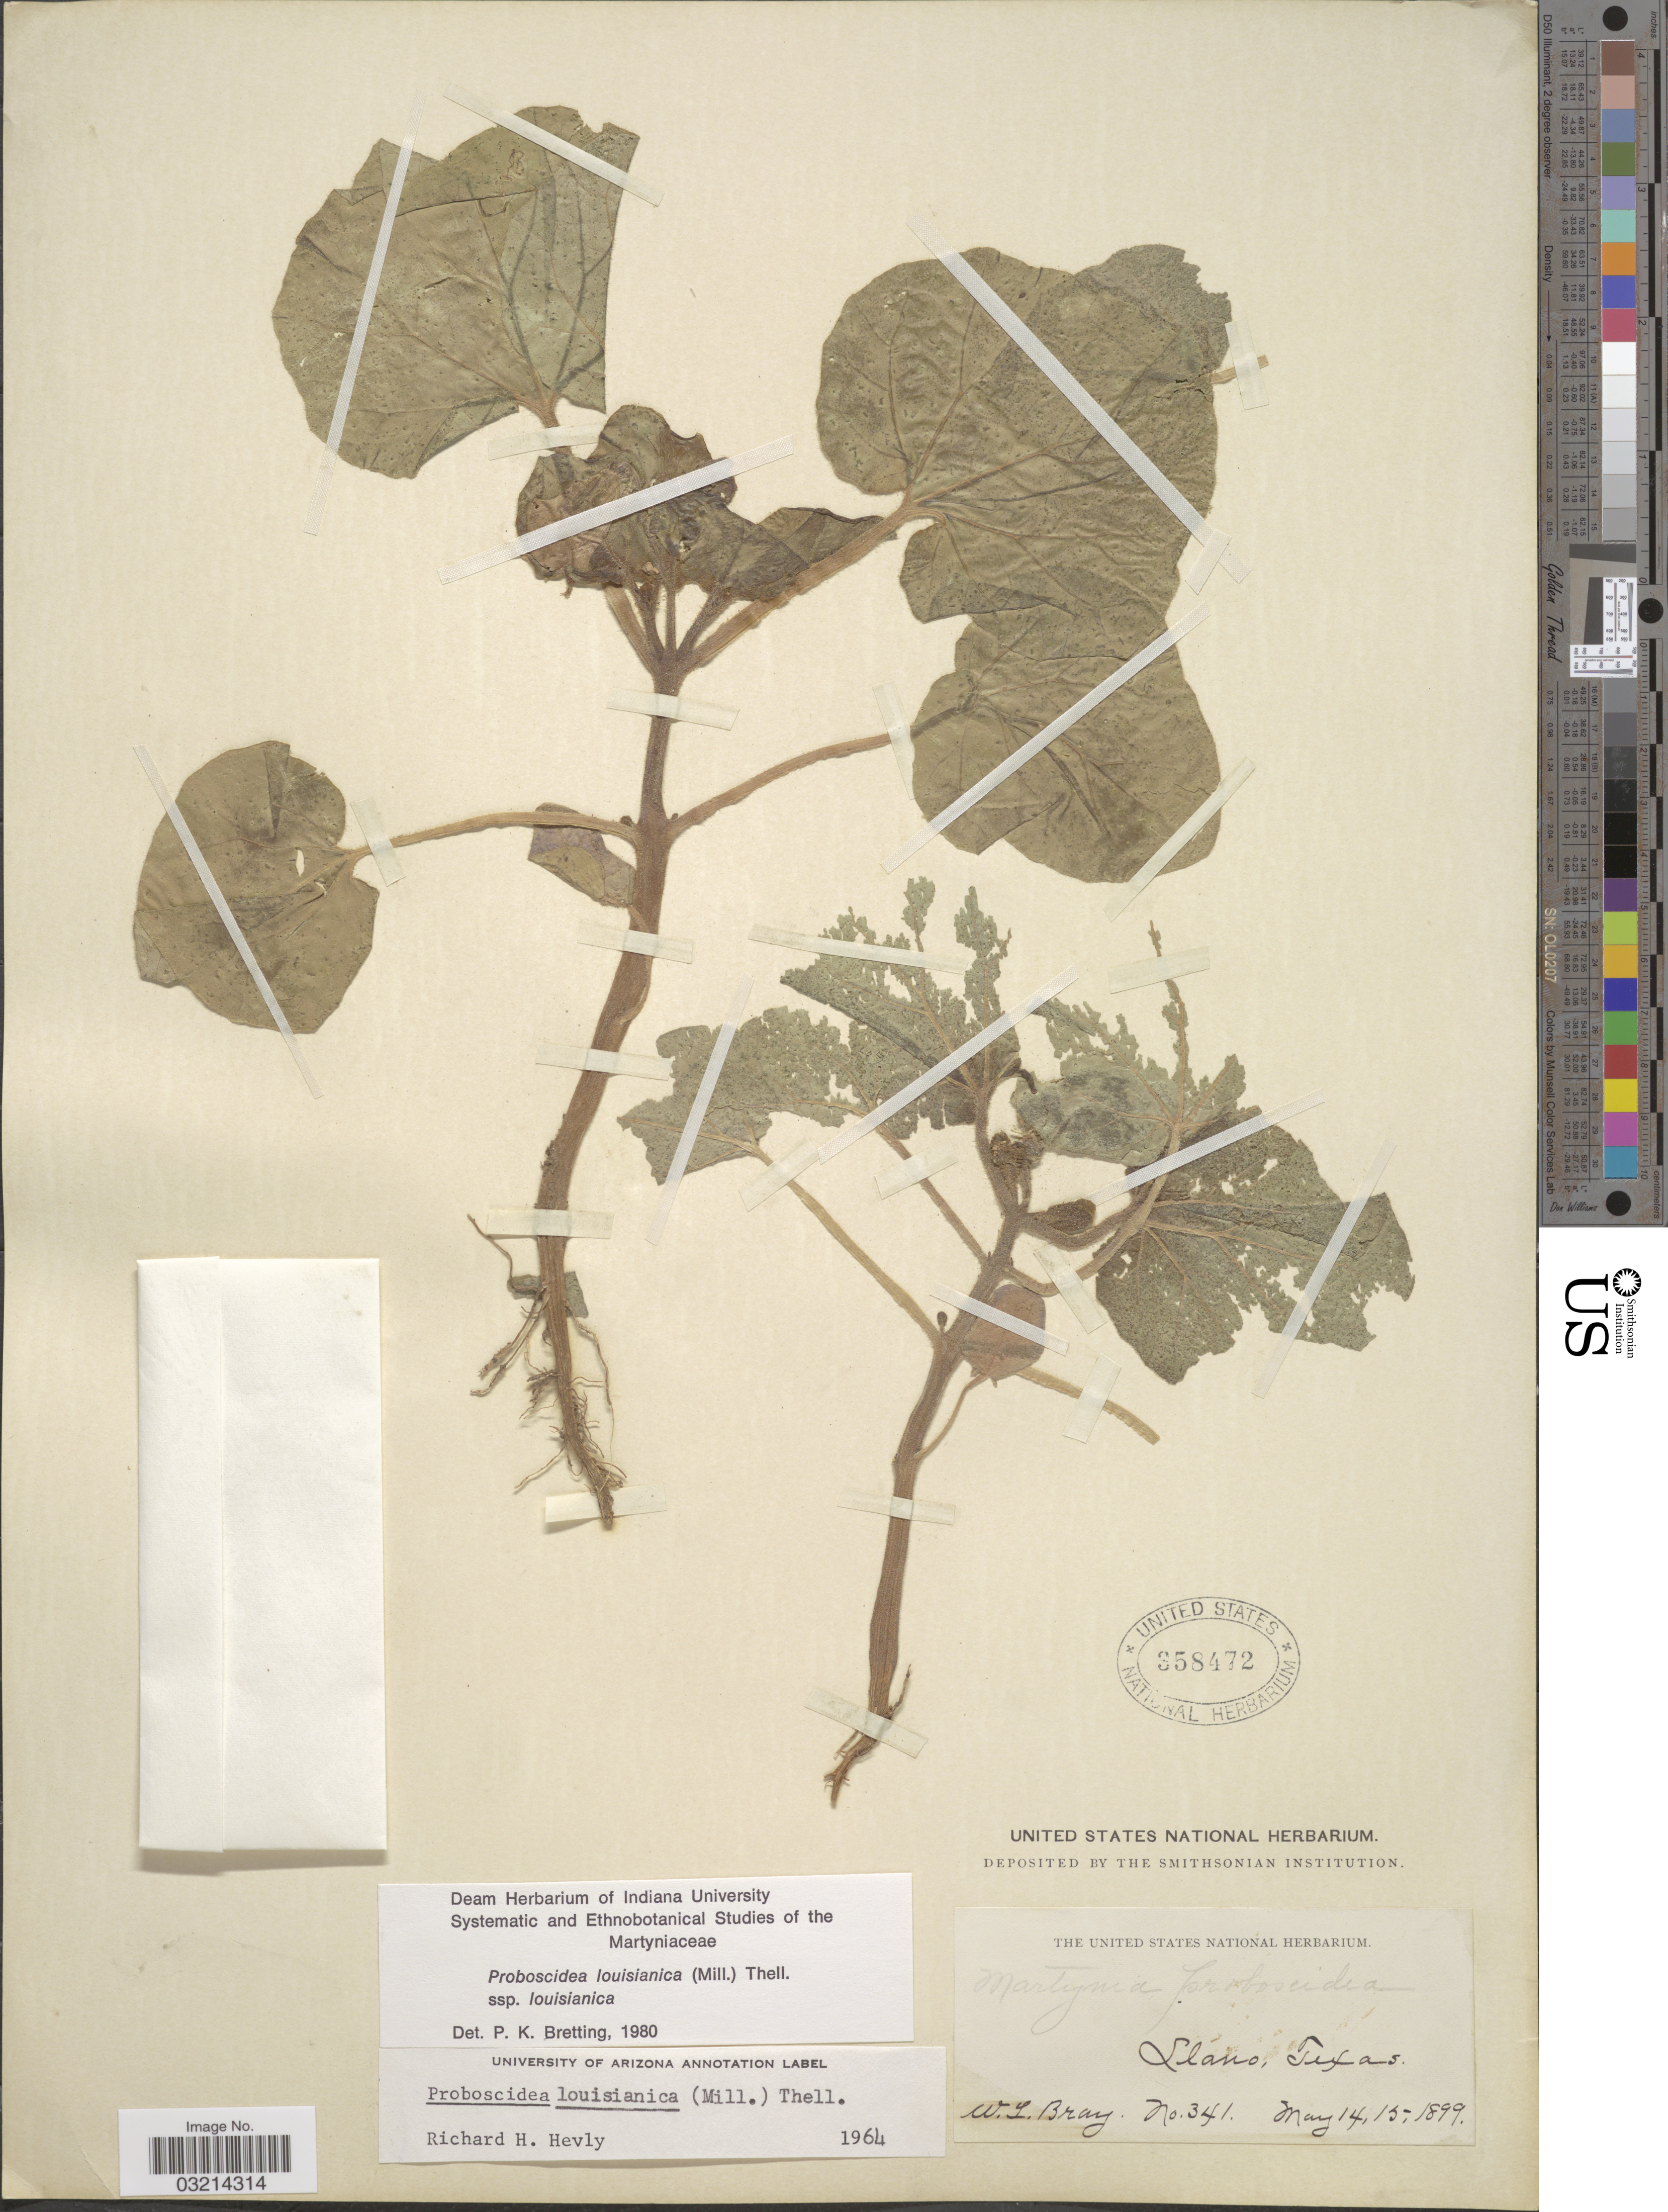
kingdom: Plantae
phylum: Tracheophyta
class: Magnoliopsida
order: Lamiales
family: Martyniaceae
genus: Proboscidea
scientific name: Proboscidea louisianica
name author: Thell.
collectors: W. L. Bray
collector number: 341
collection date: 1899-05-14/1899-05-15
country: United States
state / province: Texas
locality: Llano.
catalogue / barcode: US 358472